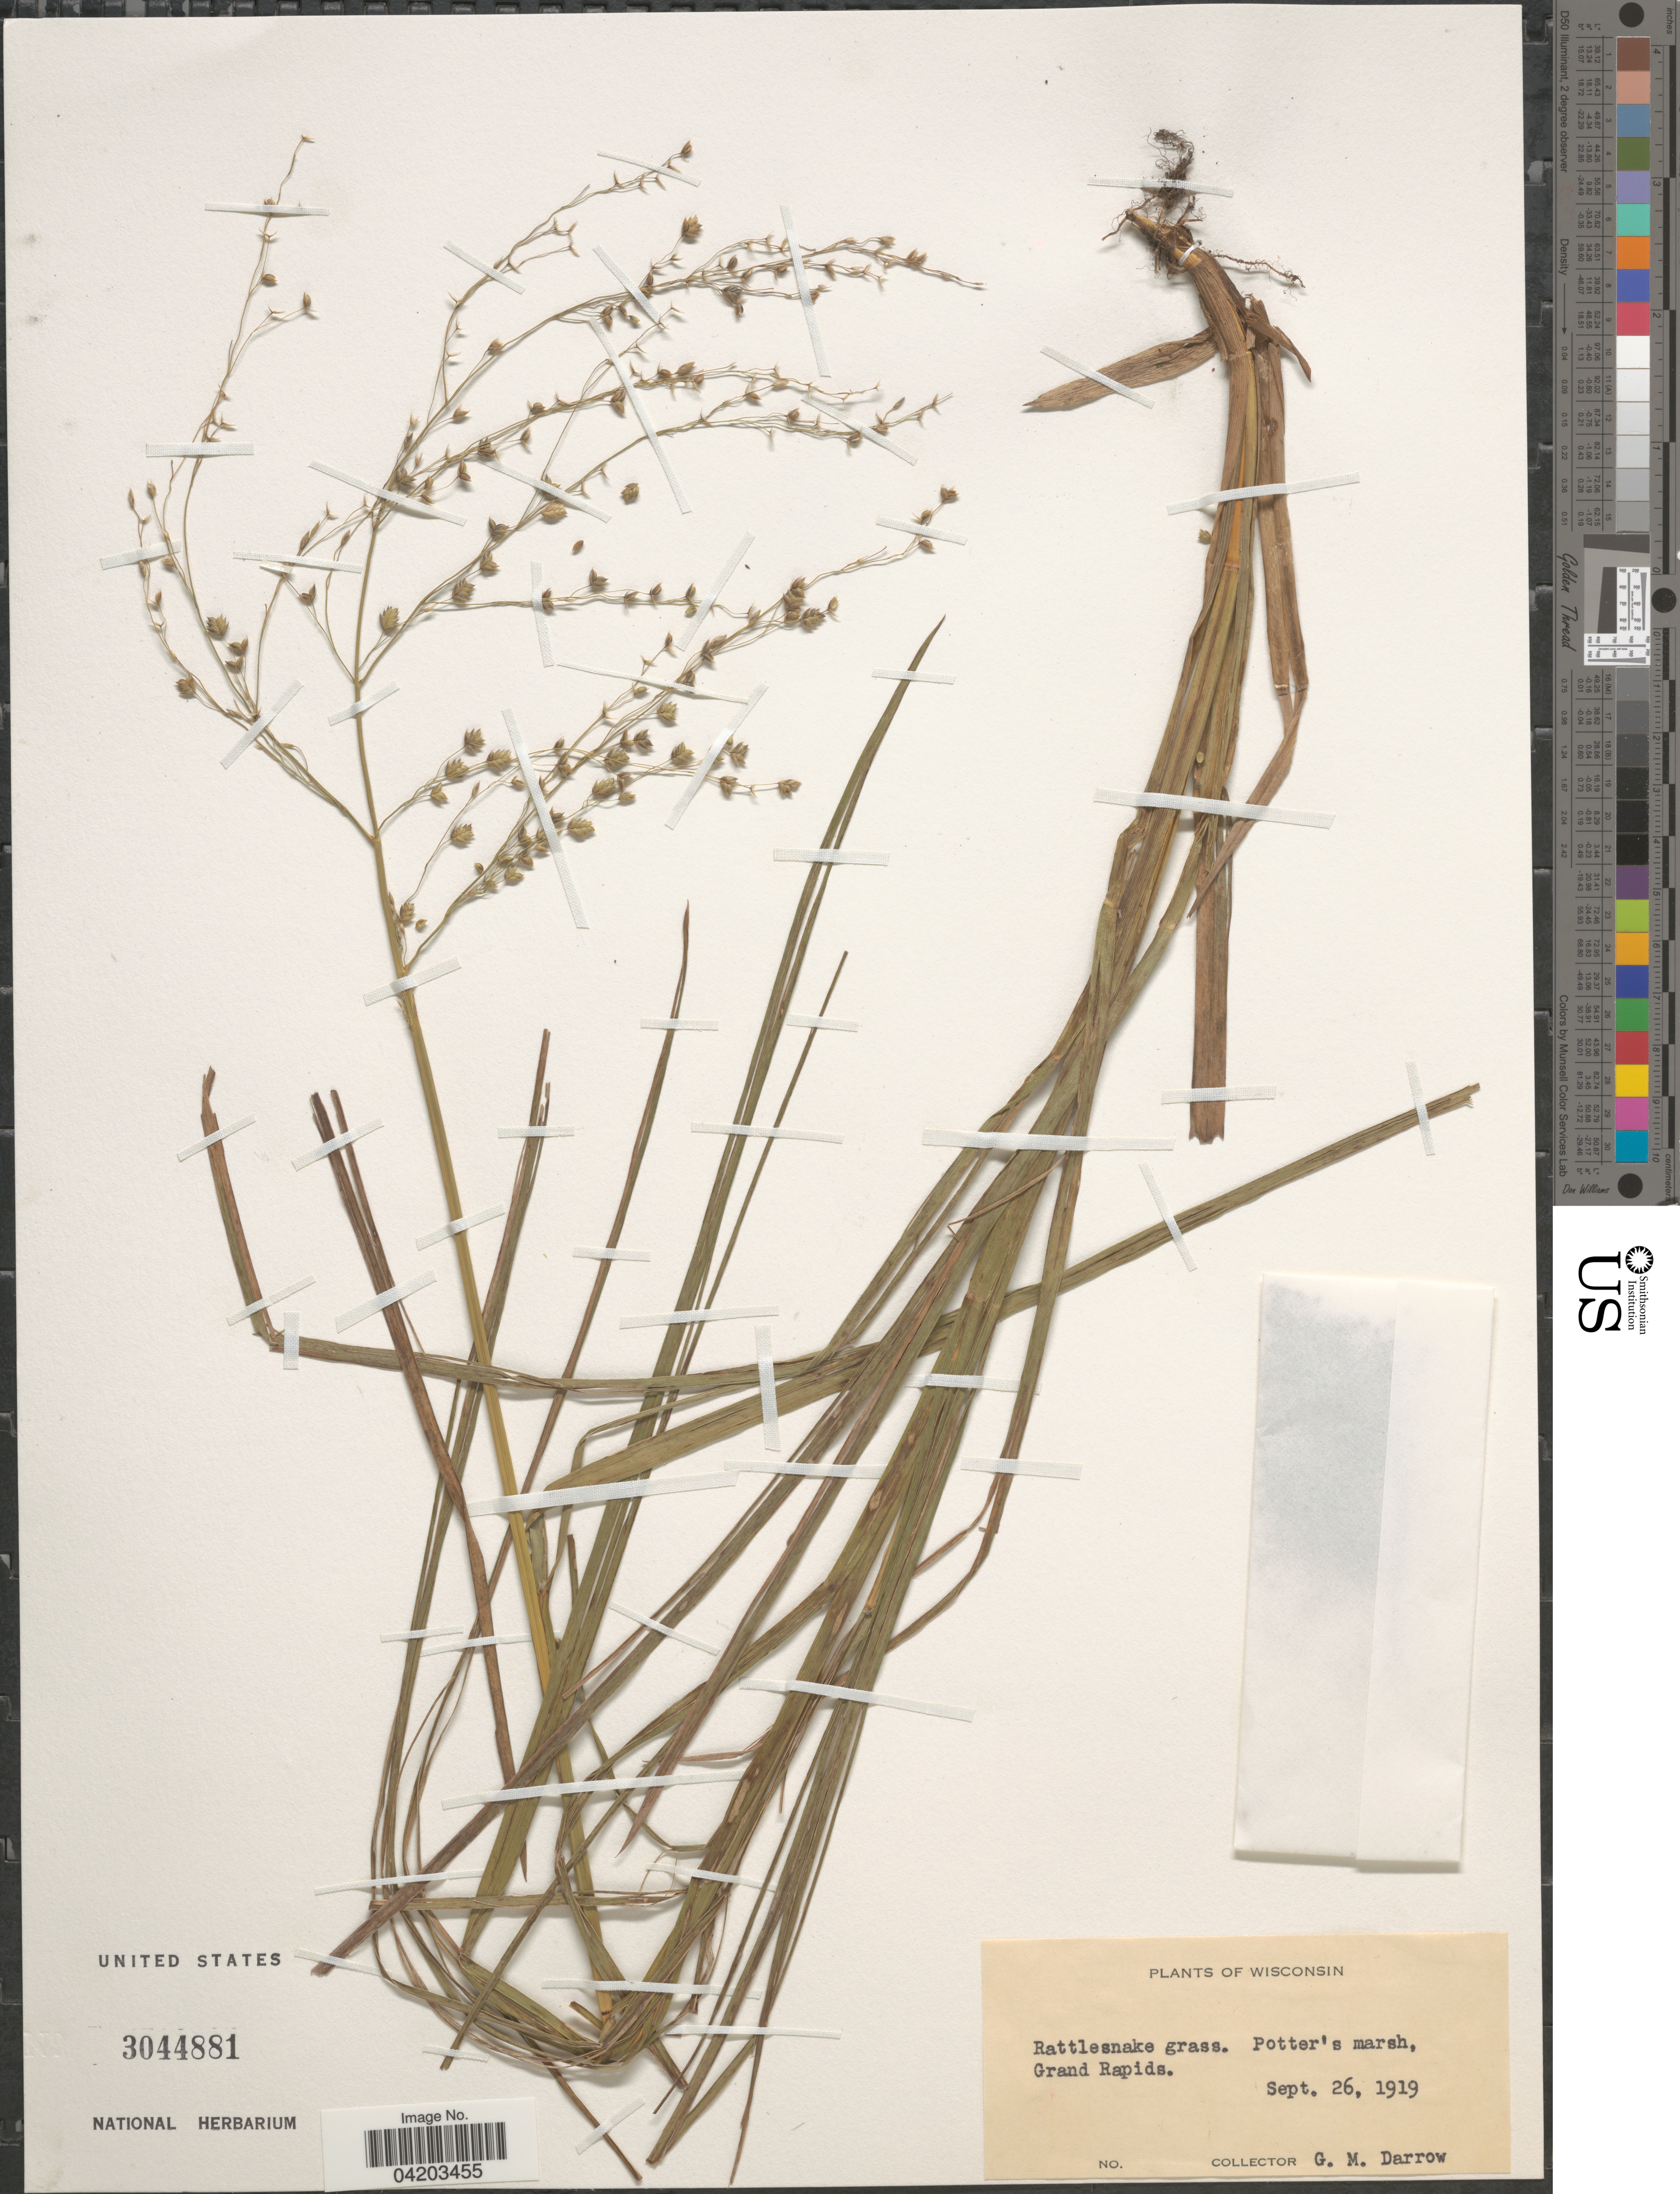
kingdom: Plantae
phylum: Tracheophyta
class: Liliopsida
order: Poales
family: Poaceae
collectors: G. Darrow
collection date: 1919-09-26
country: United States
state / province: Wisconsin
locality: Potter's marsh, Grand Rapids.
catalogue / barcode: US 3044881